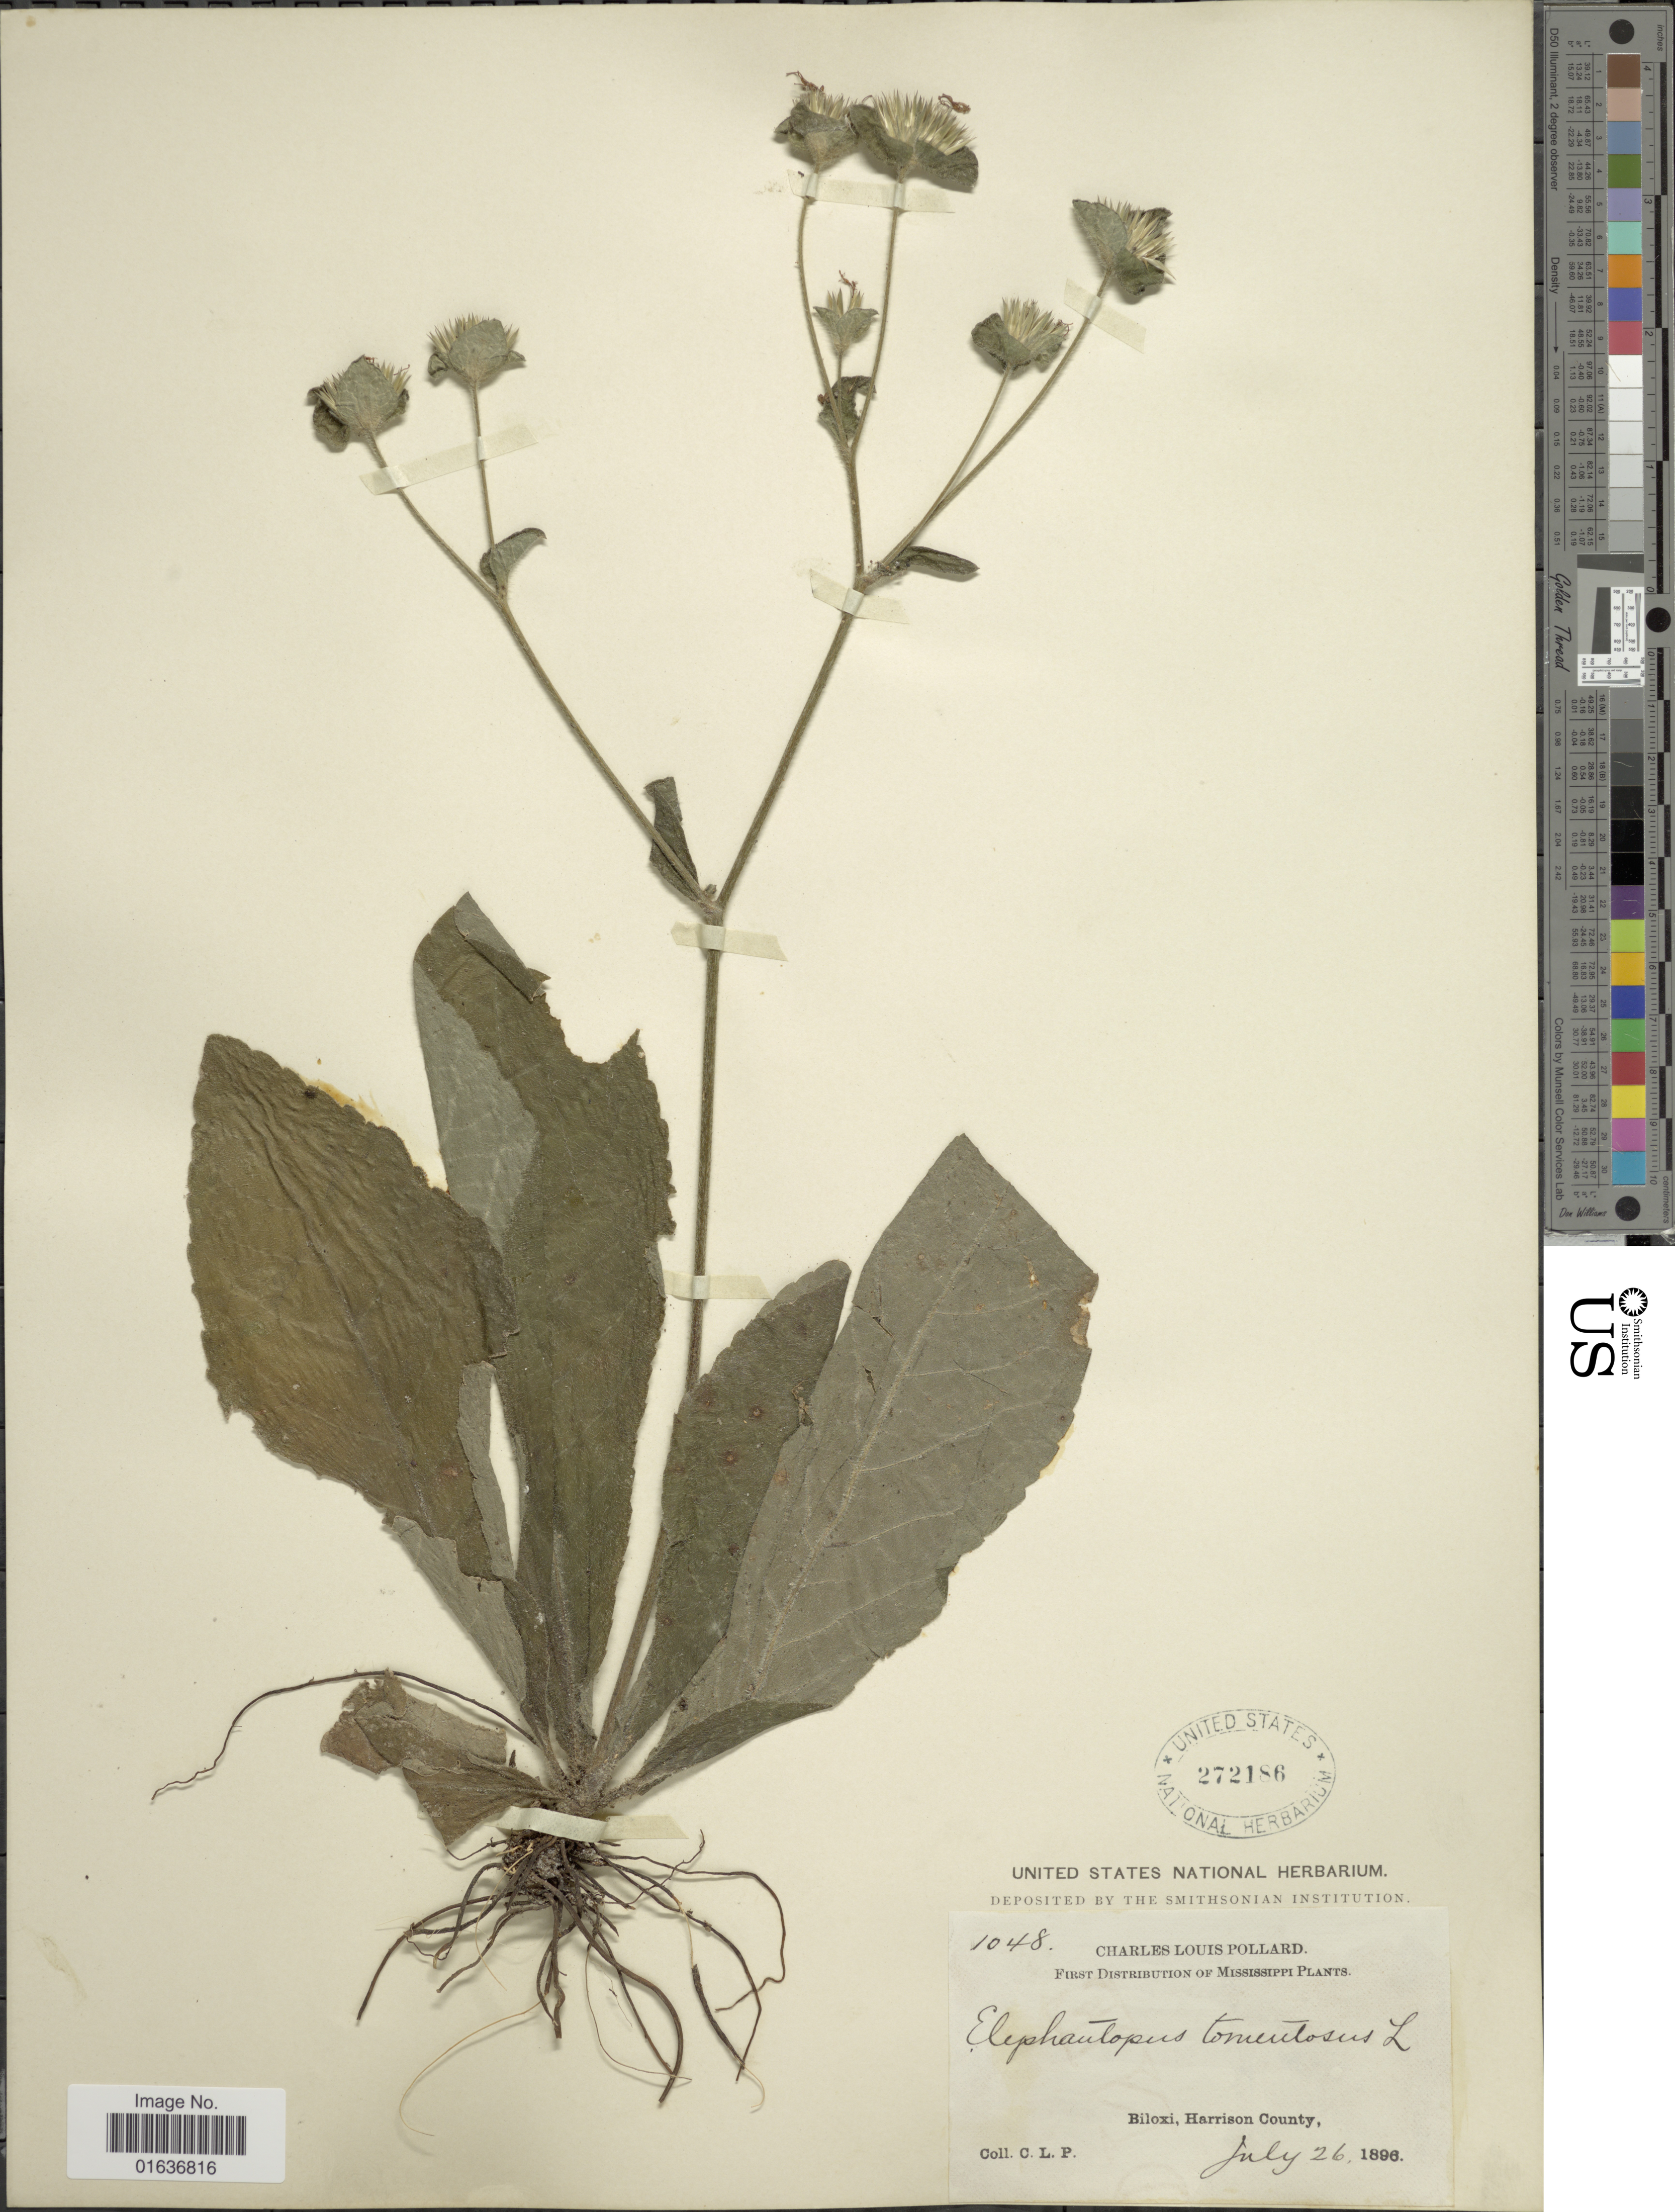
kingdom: Plantae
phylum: Tracheophyta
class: Magnoliopsida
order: Asterales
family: Asteraceae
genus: Elephantopus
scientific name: Elephantopus tomentosus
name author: L.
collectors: C. L. Pollard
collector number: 1048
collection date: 1896-07-26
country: United States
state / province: Mississippi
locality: Biloxi, Harrison County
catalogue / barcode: US 272186